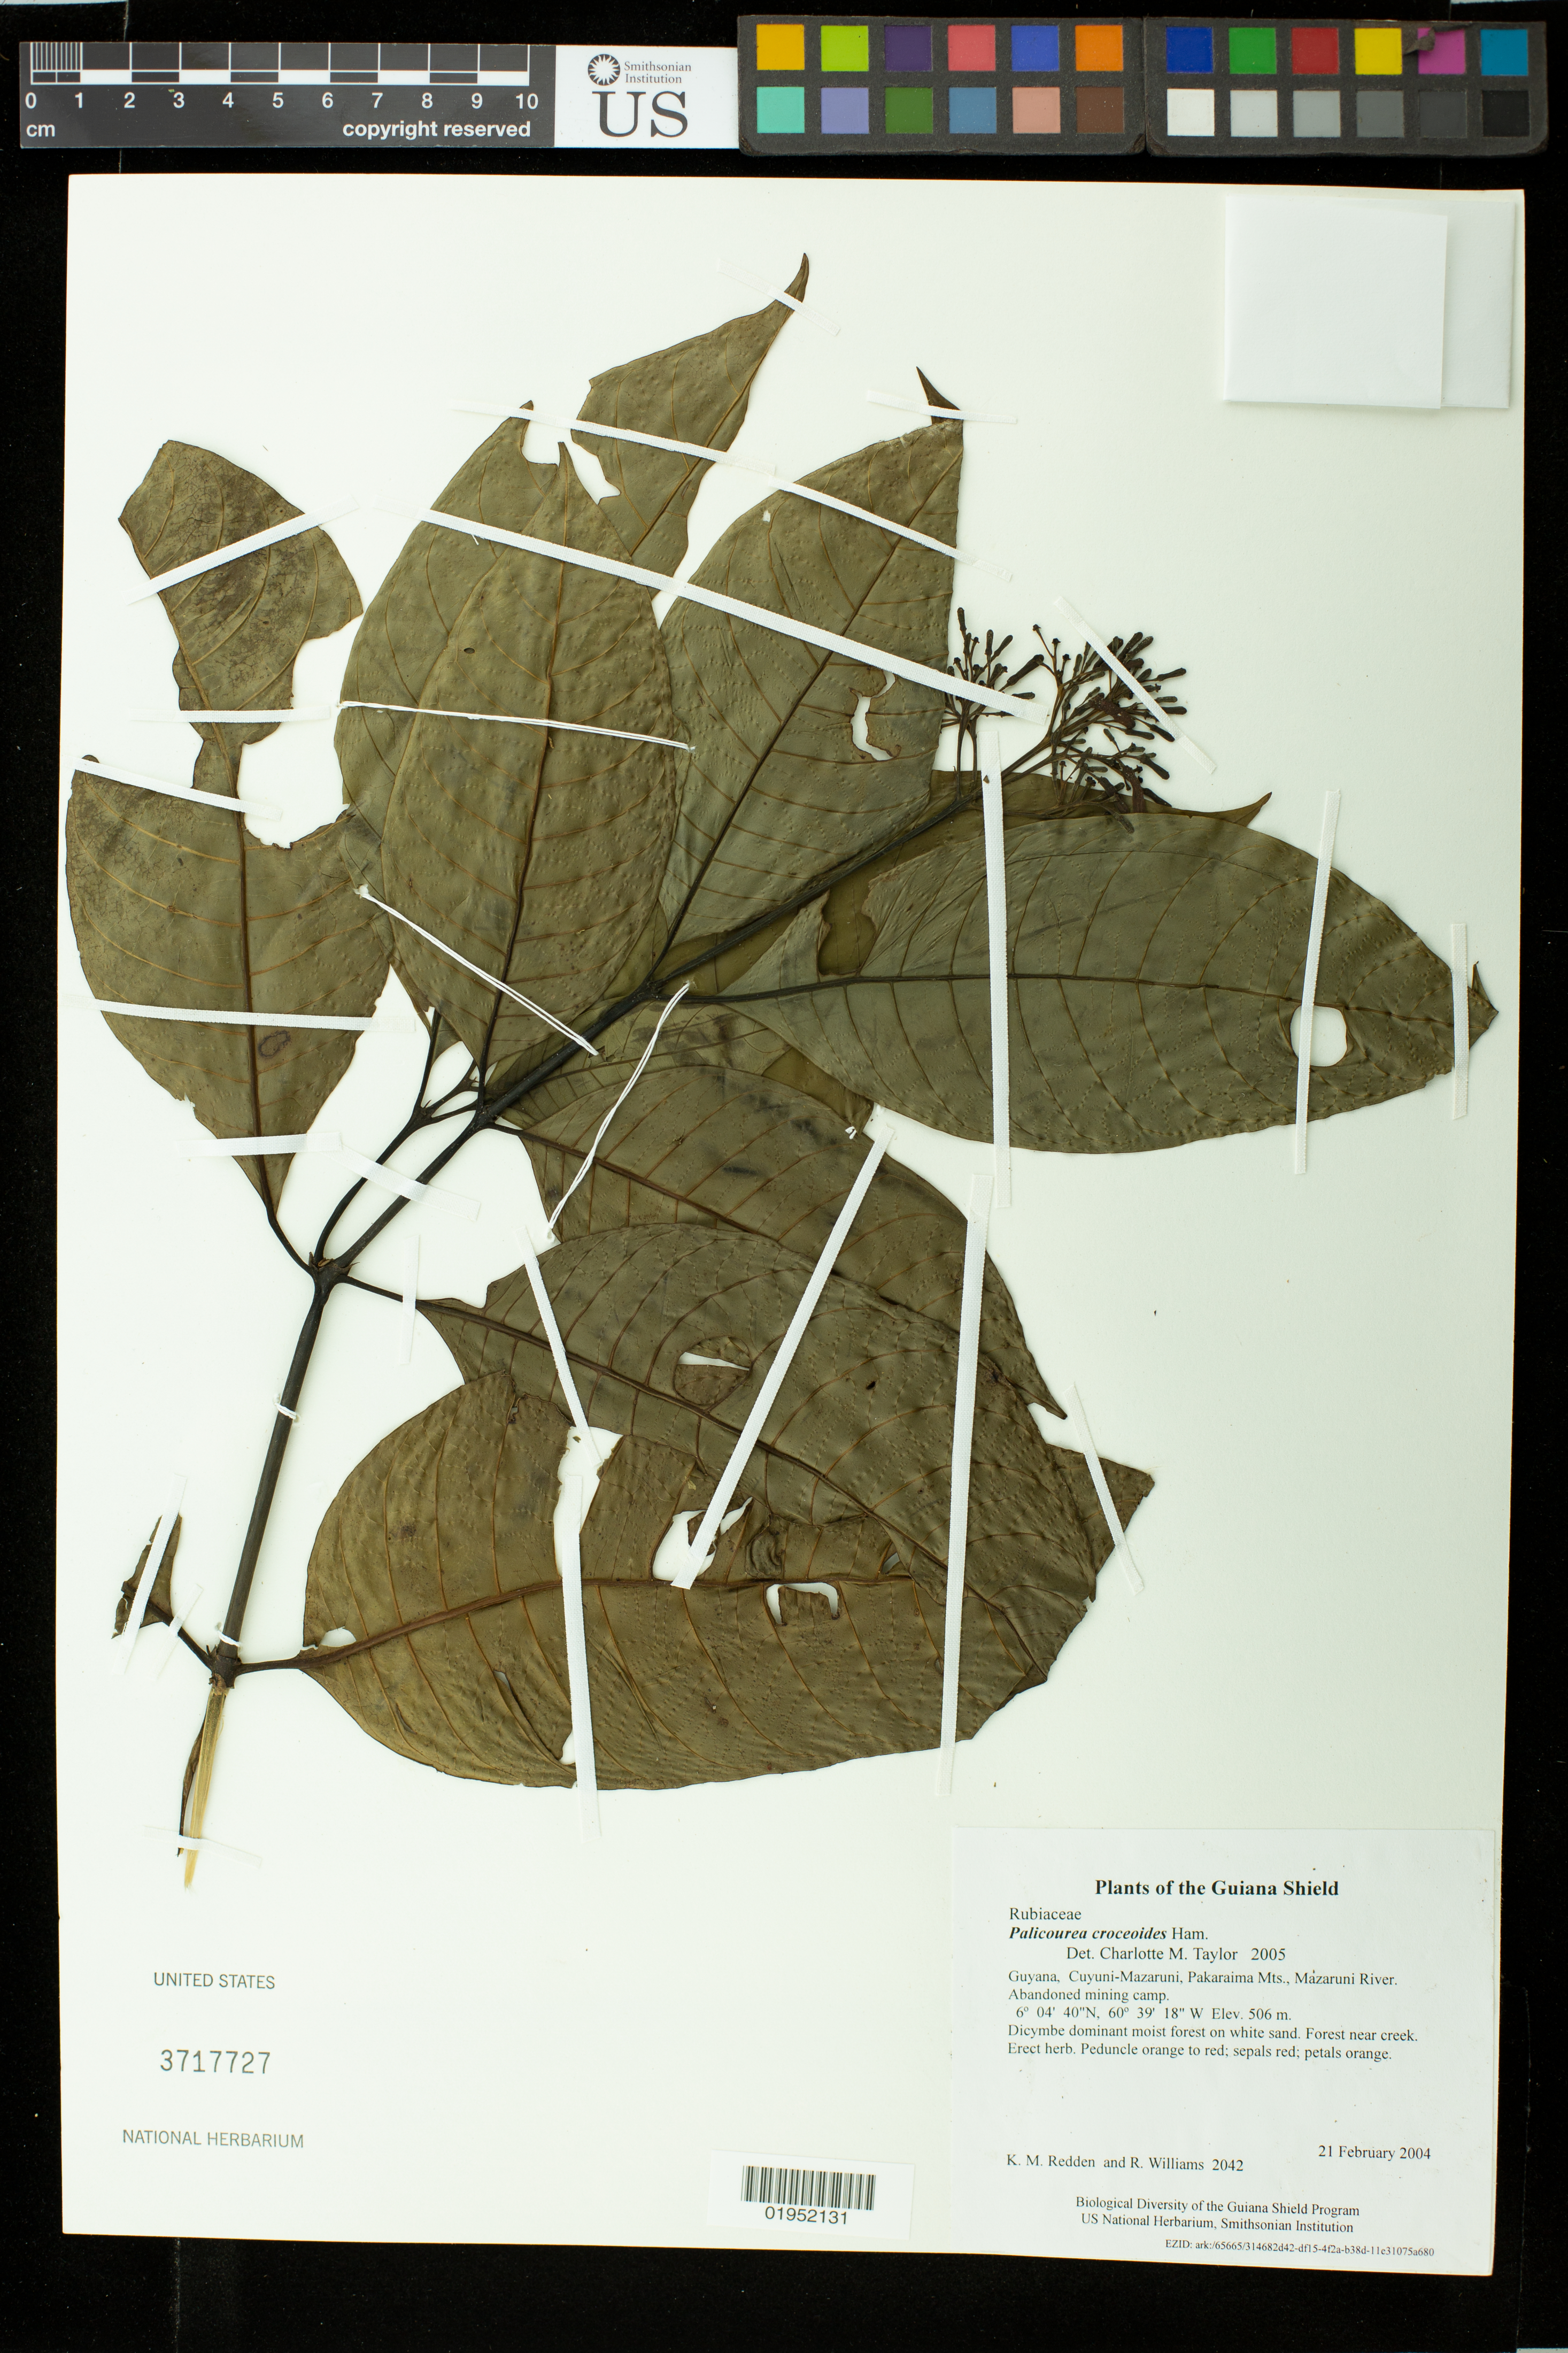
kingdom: Plantae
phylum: Tracheophyta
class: Magnoliopsida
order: Gentianales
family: Rubiaceae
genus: Palicourea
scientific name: Palicourea croceoides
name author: Ham.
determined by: Taylor, Charlotte M.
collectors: K. M. Redden & R. Williams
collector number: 2042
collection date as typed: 21 February 2004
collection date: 2004-02-21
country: Guyana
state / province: Cuyuni-Mazaruni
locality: Pakaraima Mts., Mazaruni River. Abandoned mining camp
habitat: Dicymbe dominant moist forest on white sand. Forest near creek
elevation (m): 506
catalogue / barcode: US 3717727